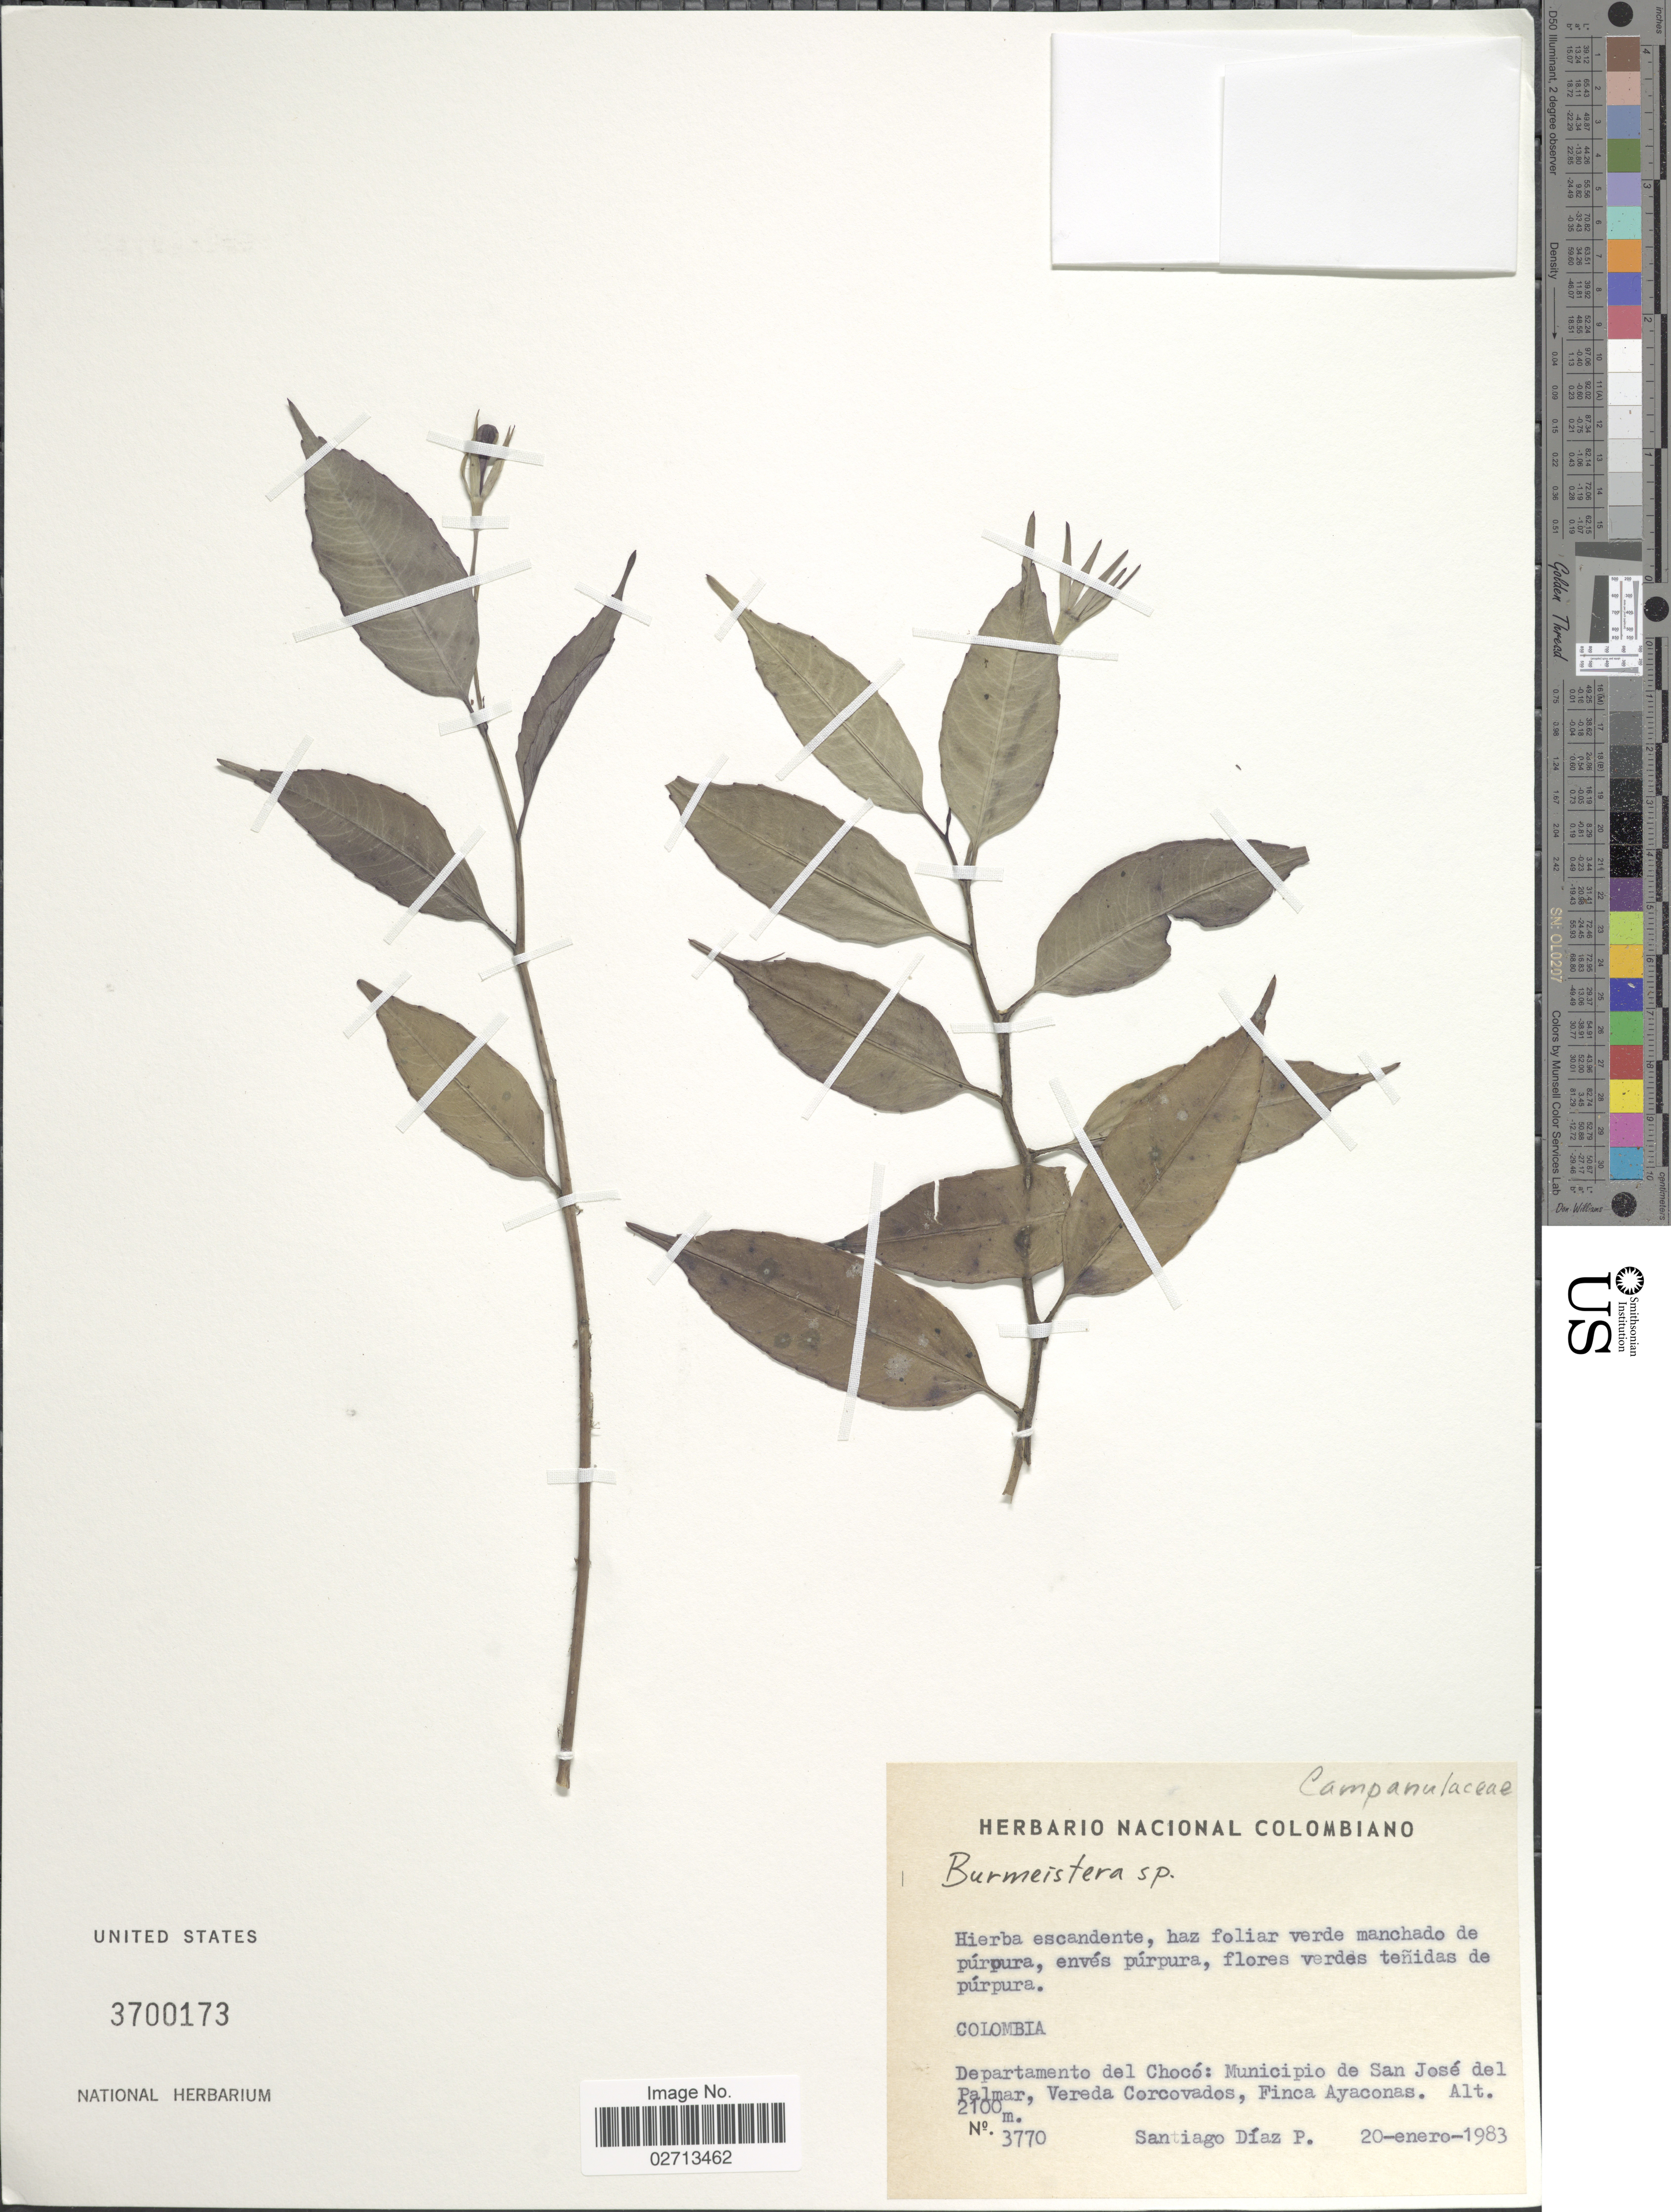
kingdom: Plantae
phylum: Tracheophyta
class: Magnoliopsida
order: Asterales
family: Campanulaceae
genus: Burmeistera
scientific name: Burmeistera sp.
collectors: S. Díaz Píedrahíta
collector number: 3770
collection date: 1983-01-20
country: Colombia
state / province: Chocó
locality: Departamento del Chocó: Municipio de San José del Palmar, Vereda Corcovados, Finca Ayaconas.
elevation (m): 2100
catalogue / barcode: US 3700173